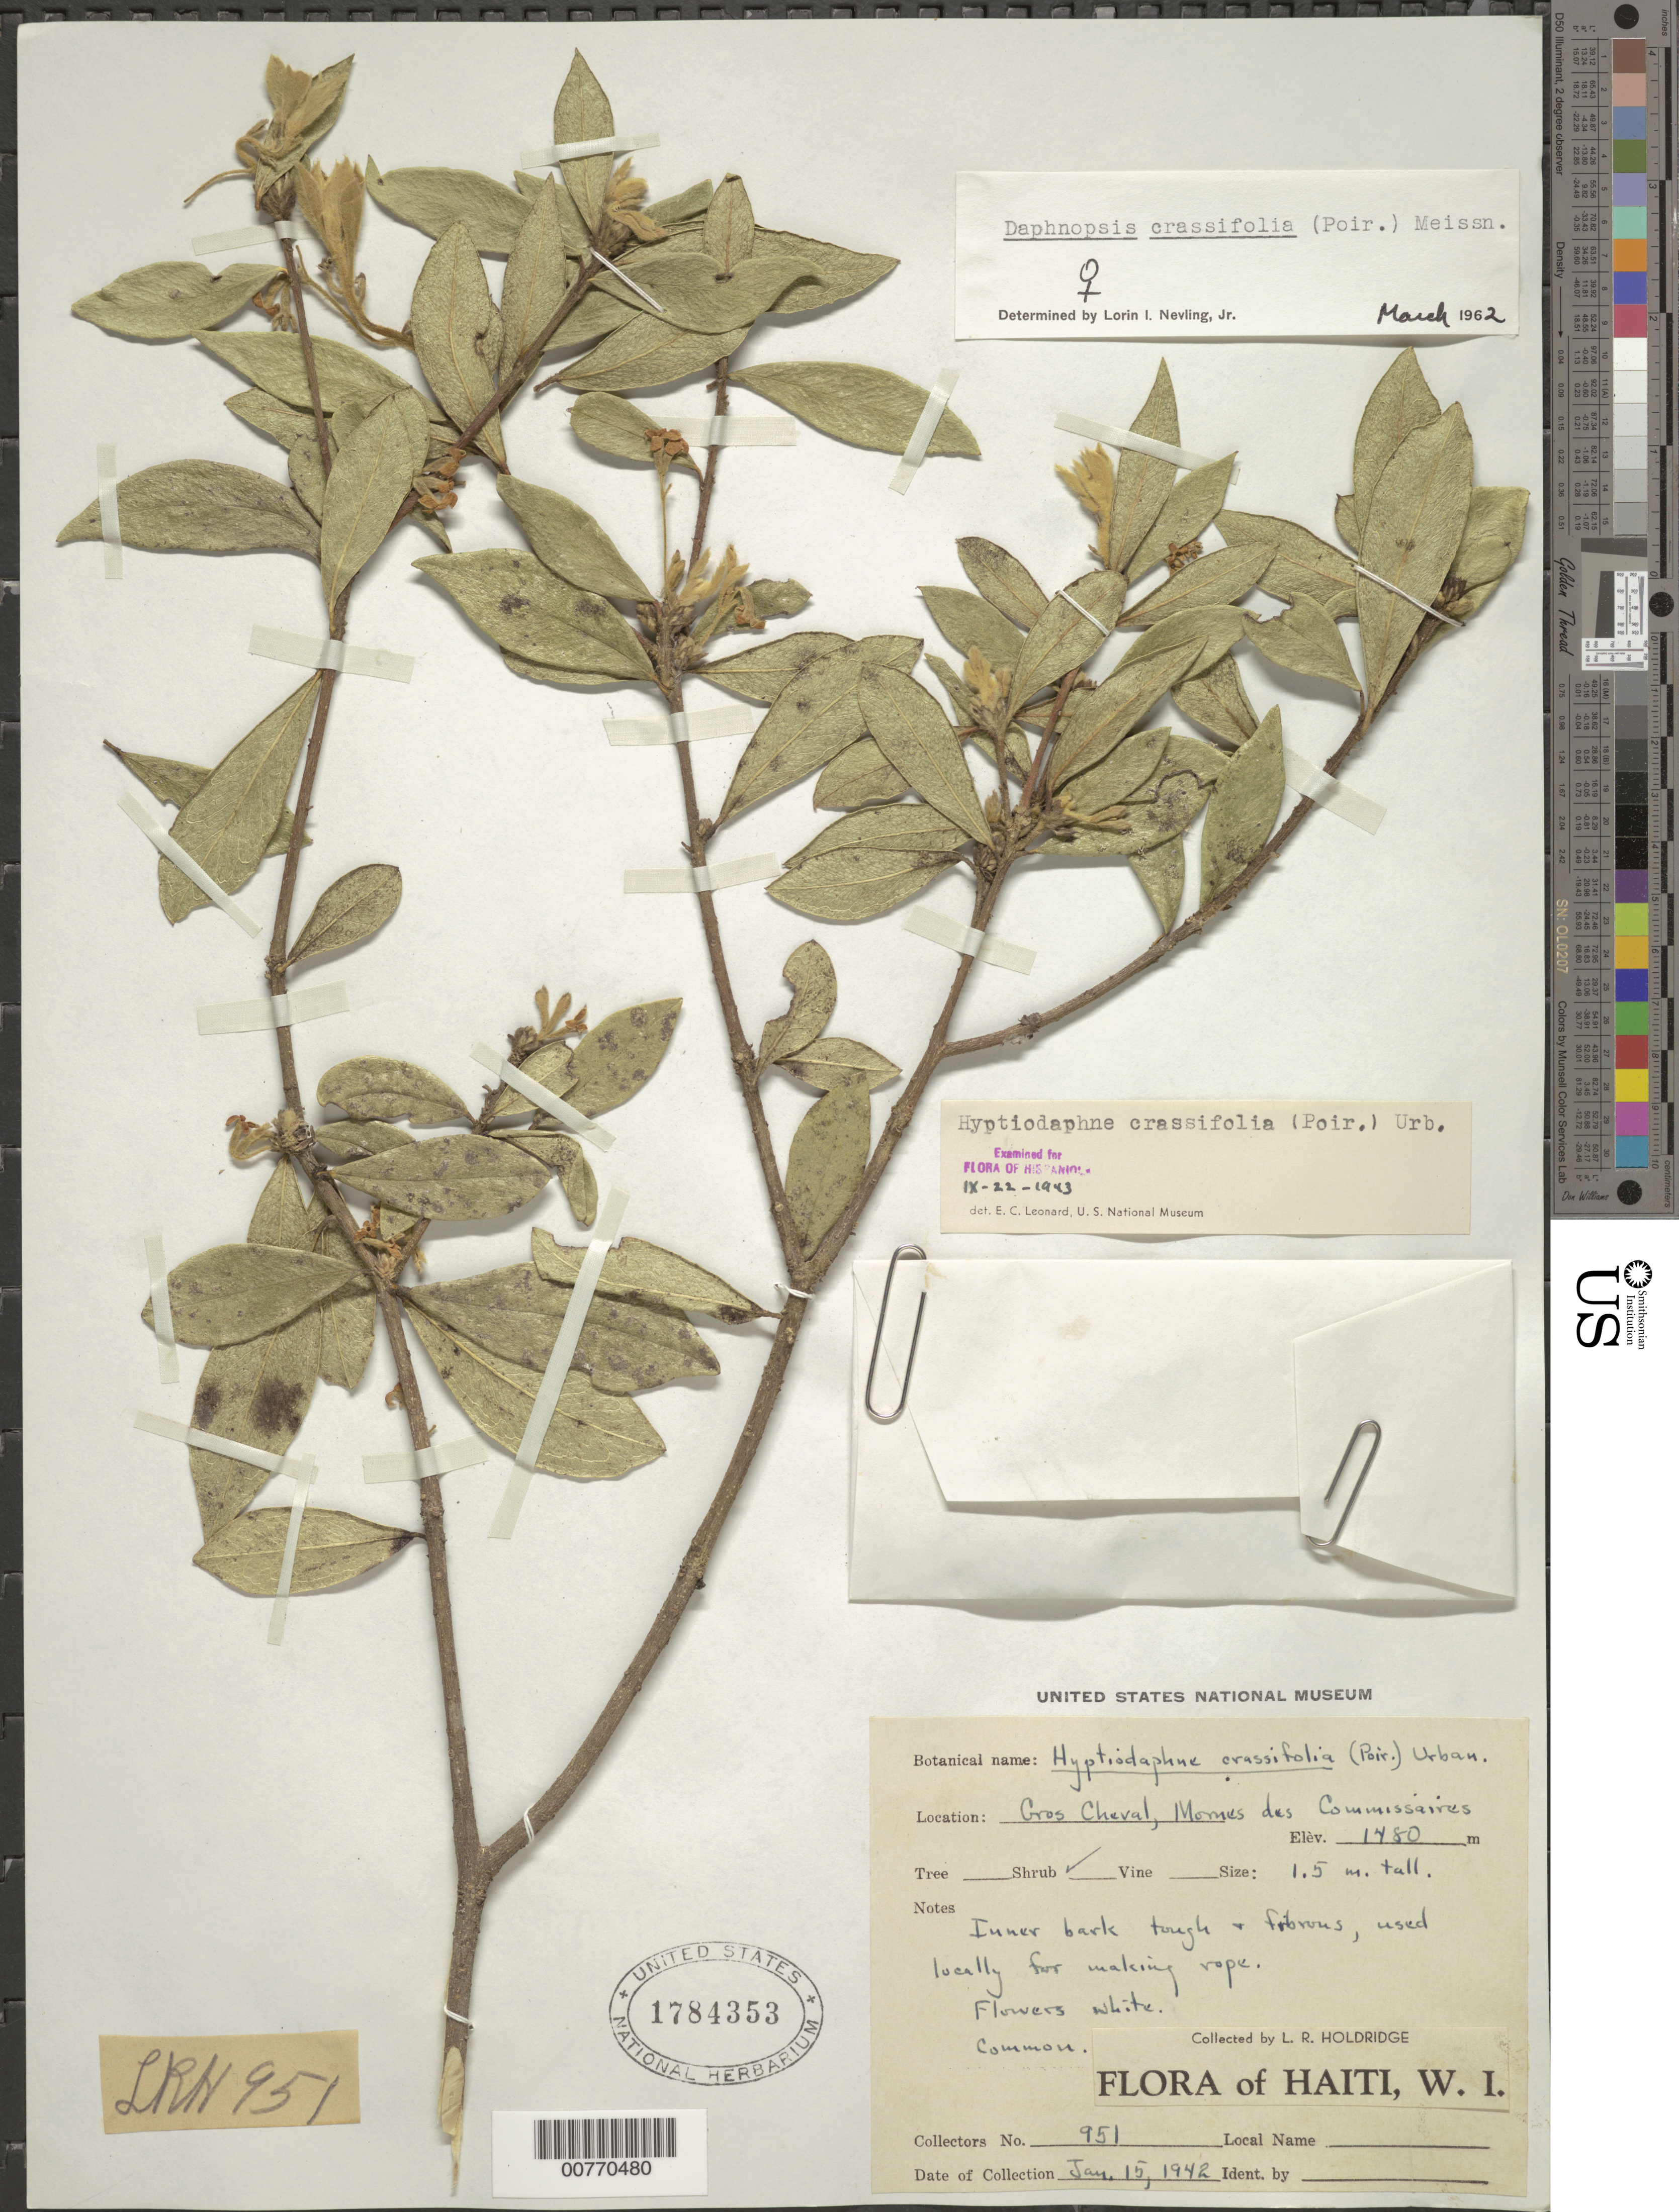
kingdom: Plantae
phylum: Tracheophyta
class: Magnoliopsida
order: Malvales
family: Thymelaeaceae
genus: Daphnopsis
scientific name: Daphnopsis crassifolia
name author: (Poir.) Meisn.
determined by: Nevling, L. I., Jr.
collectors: L. Holdridge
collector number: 951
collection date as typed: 15 Jan 1942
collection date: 1942-01-15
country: Haiti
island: Hispaniola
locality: Gros Cheval, Mornes des Commissaires.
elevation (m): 1480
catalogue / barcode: US 1784353